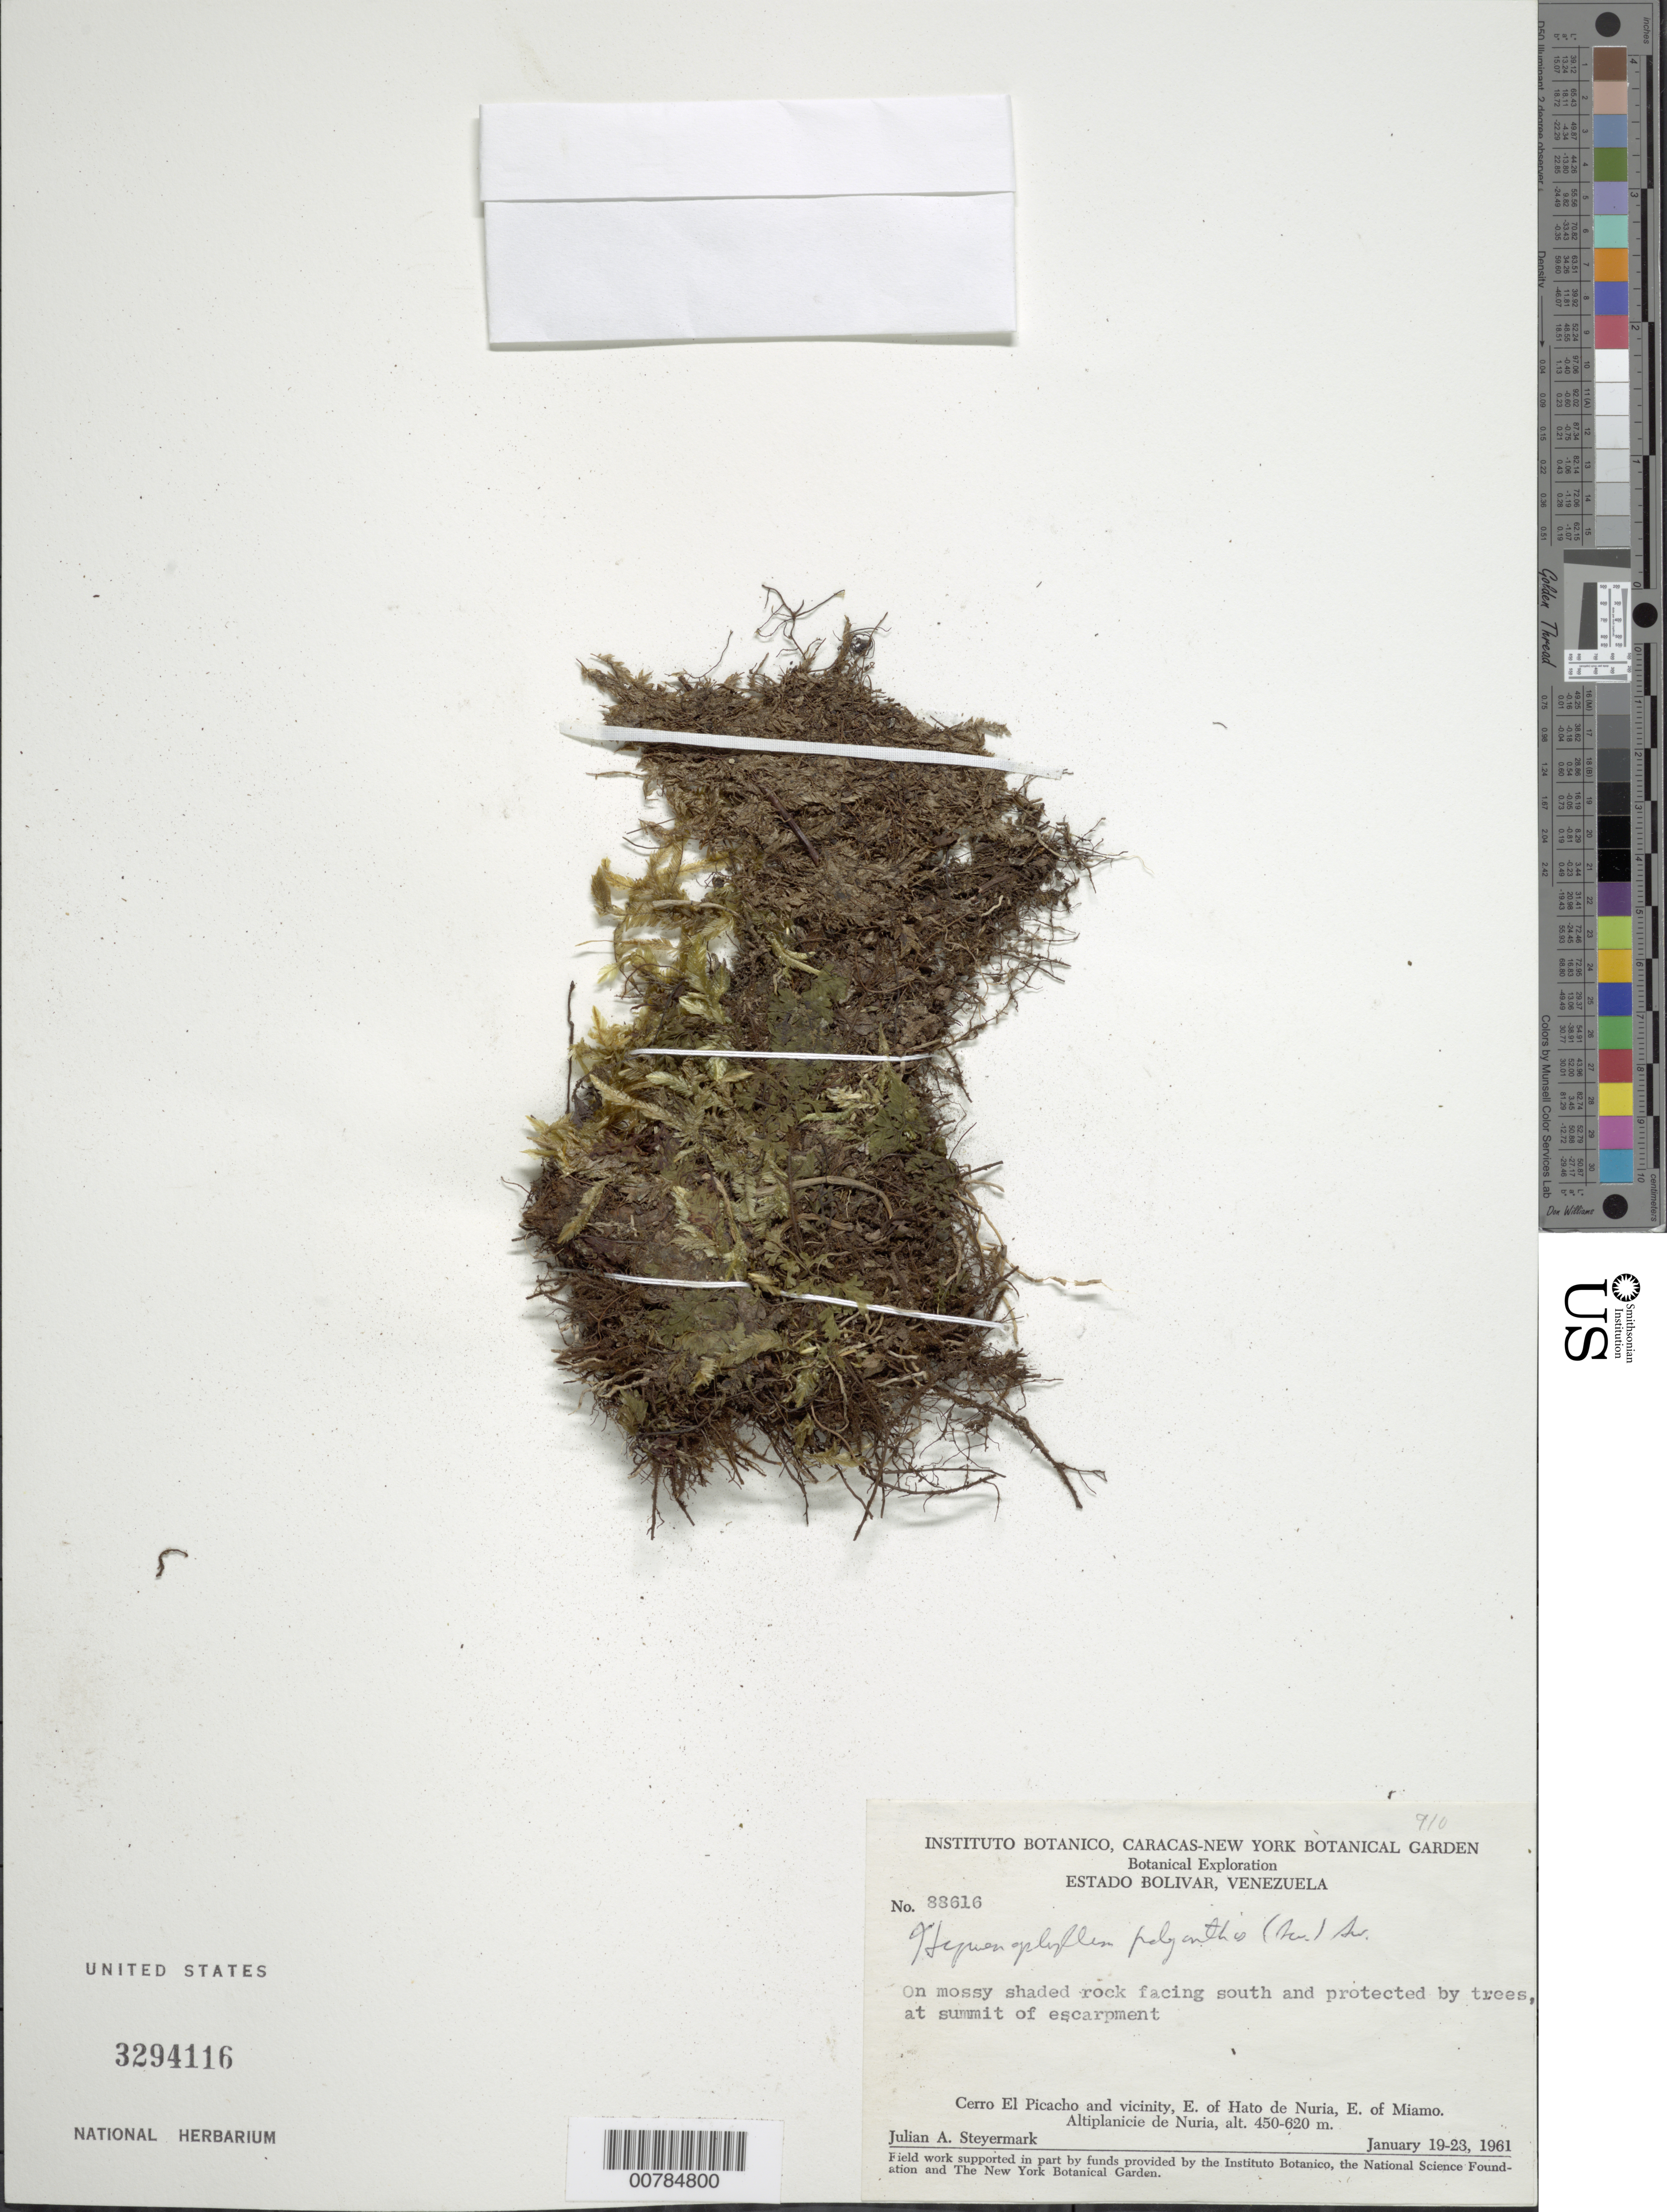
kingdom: Plantae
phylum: Tracheophyta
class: Polypodiopsida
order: Hymenophyllales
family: Hymenophyllaceae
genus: Hymenophyllum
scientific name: Hymenophyllum polyanthos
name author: (Sw.) Sw.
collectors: J. Steyermark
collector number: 88616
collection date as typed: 19-Jan-61 to 23-Jan-61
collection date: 1961-01-19/1961-01-23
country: Venezuela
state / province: Bolívar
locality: Cerro El Picacho and vicinity, E of Hato de Nuria, E of Miamo, Altiplanicie de Nuria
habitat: On mossy shaded rock facing south and protected by trees, at summit of escarpment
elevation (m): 450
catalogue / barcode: US 3294116